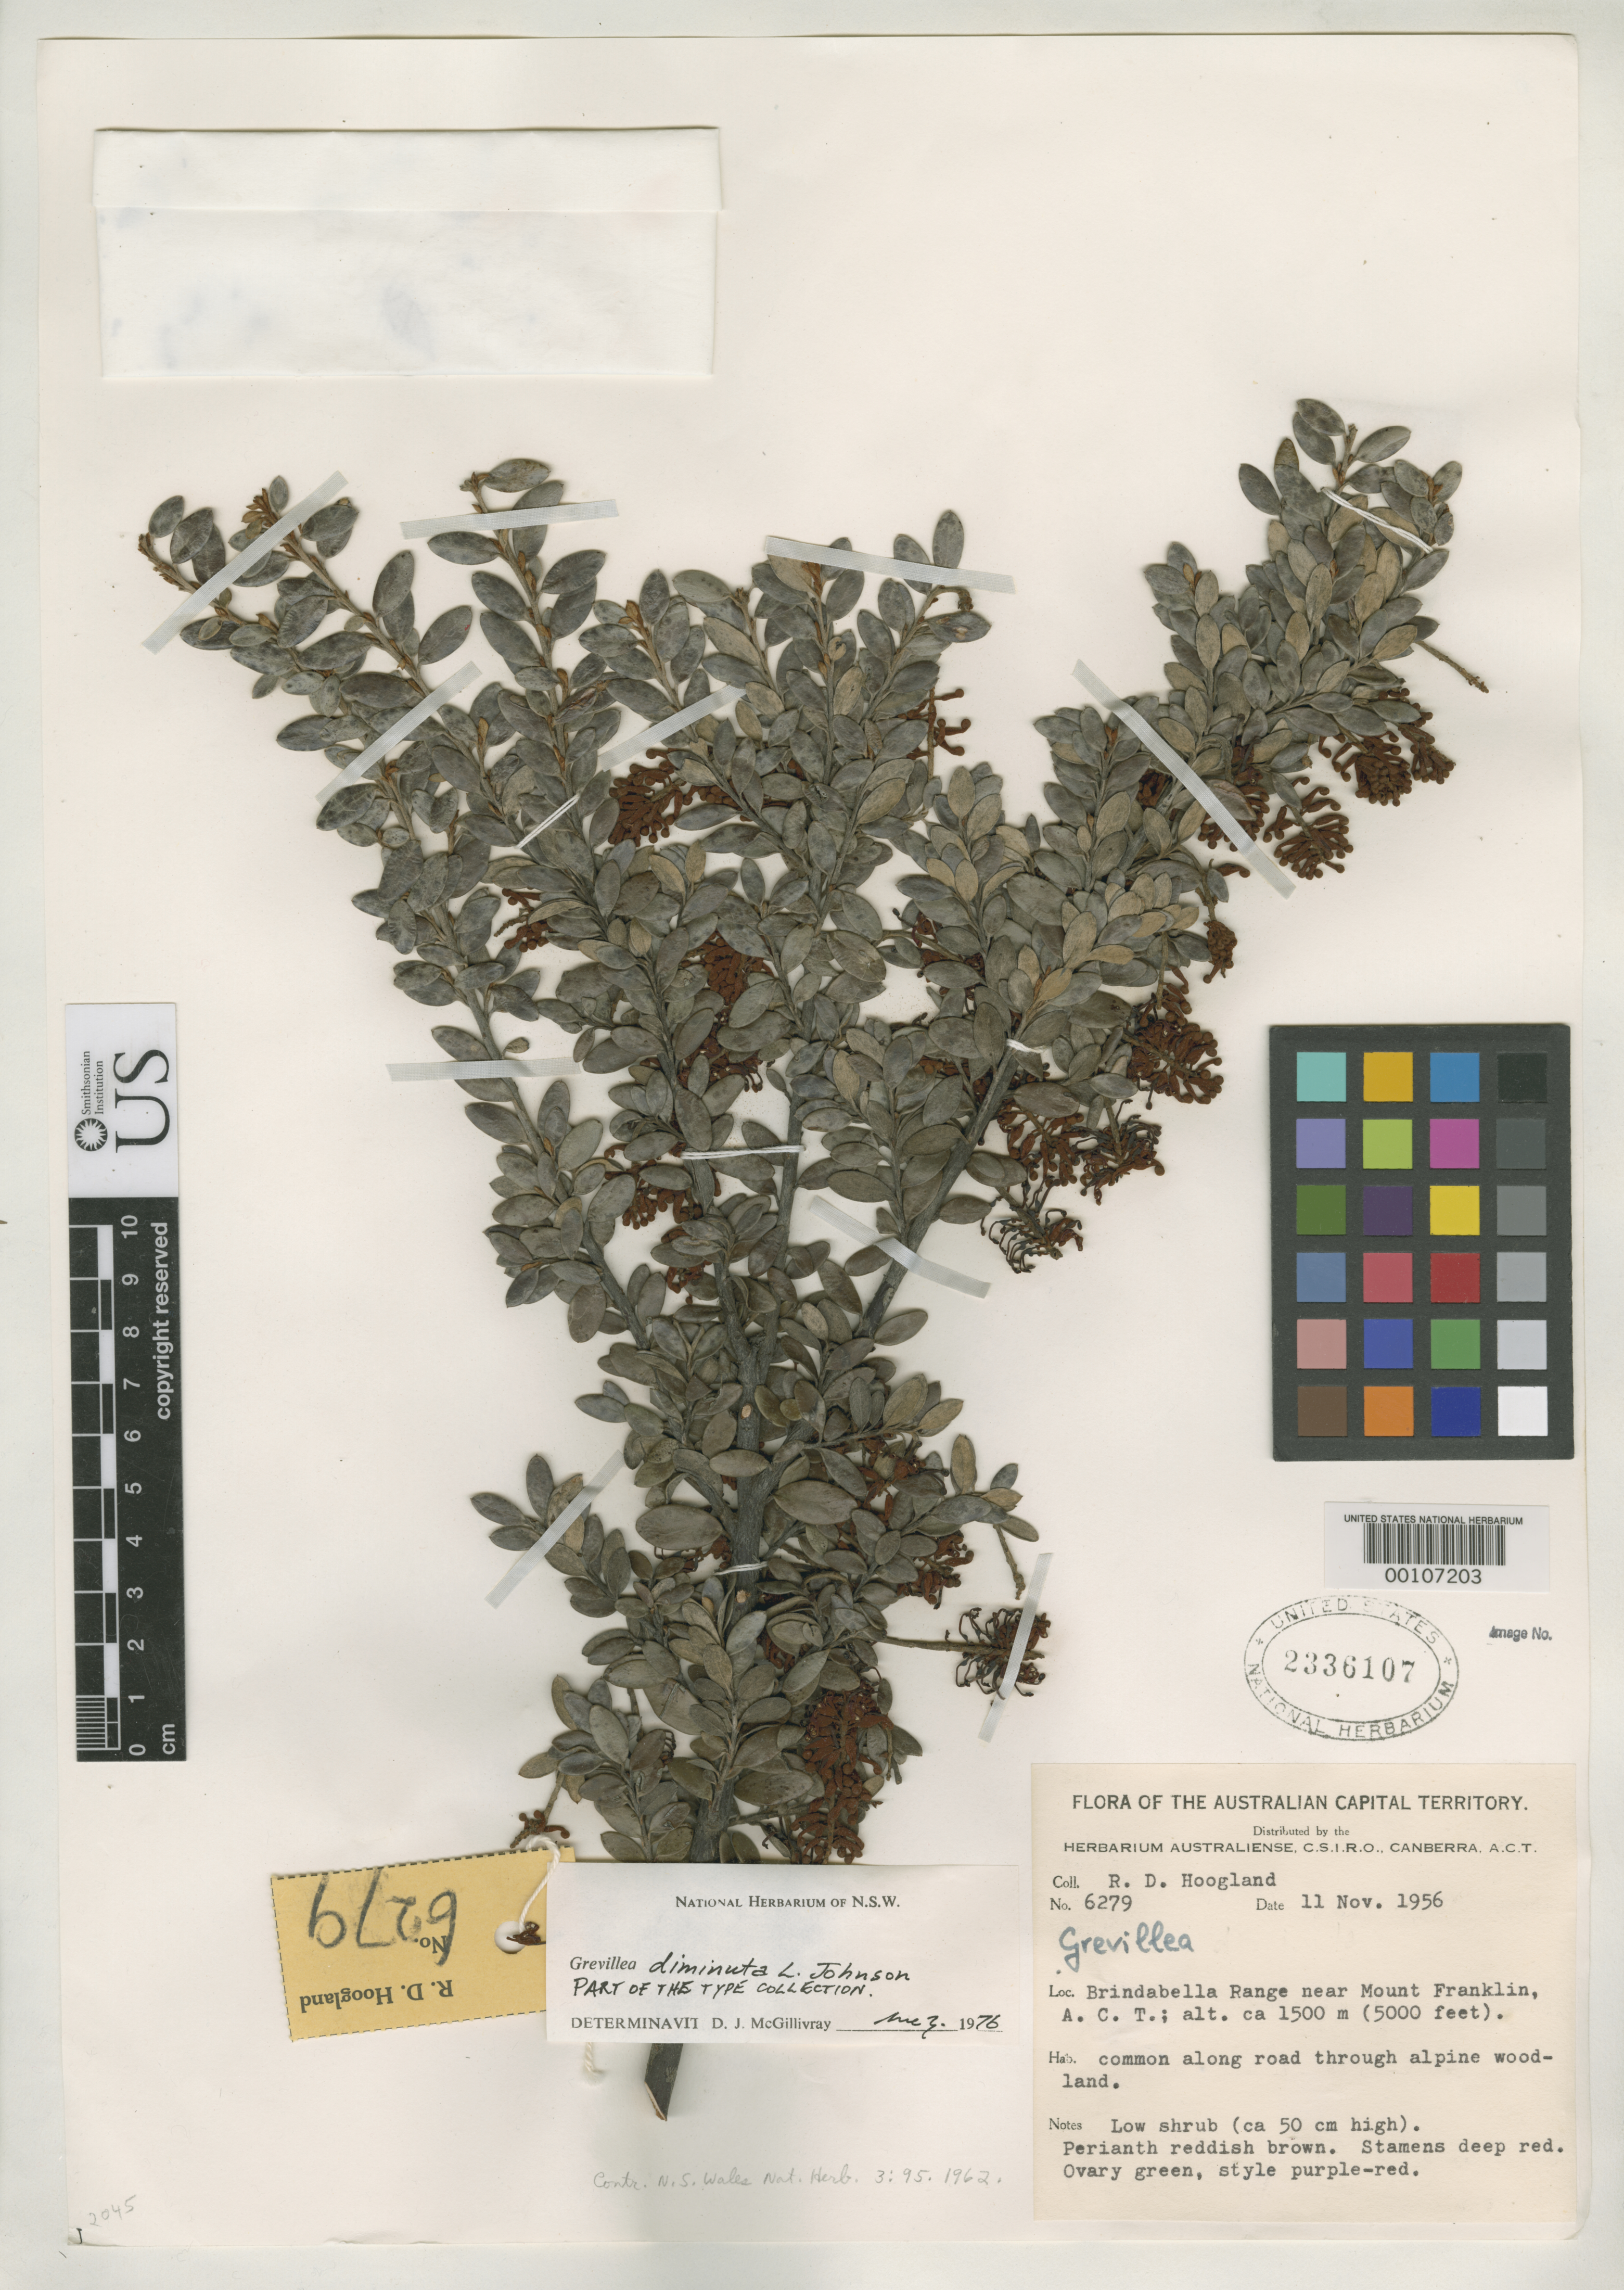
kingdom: Plantae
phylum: Tracheophyta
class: Magnoliopsida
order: Proteales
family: Proteaceae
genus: Grevillea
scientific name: Grevillea diminuta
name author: L.A.S. Johnson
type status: Isotype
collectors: R. D. Hoogland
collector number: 6279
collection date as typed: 11 Nov 1956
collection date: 1956-11-11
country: Australia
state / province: New South Wales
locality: Brindabella Range near Mt. Franklin.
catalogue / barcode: US 2336107